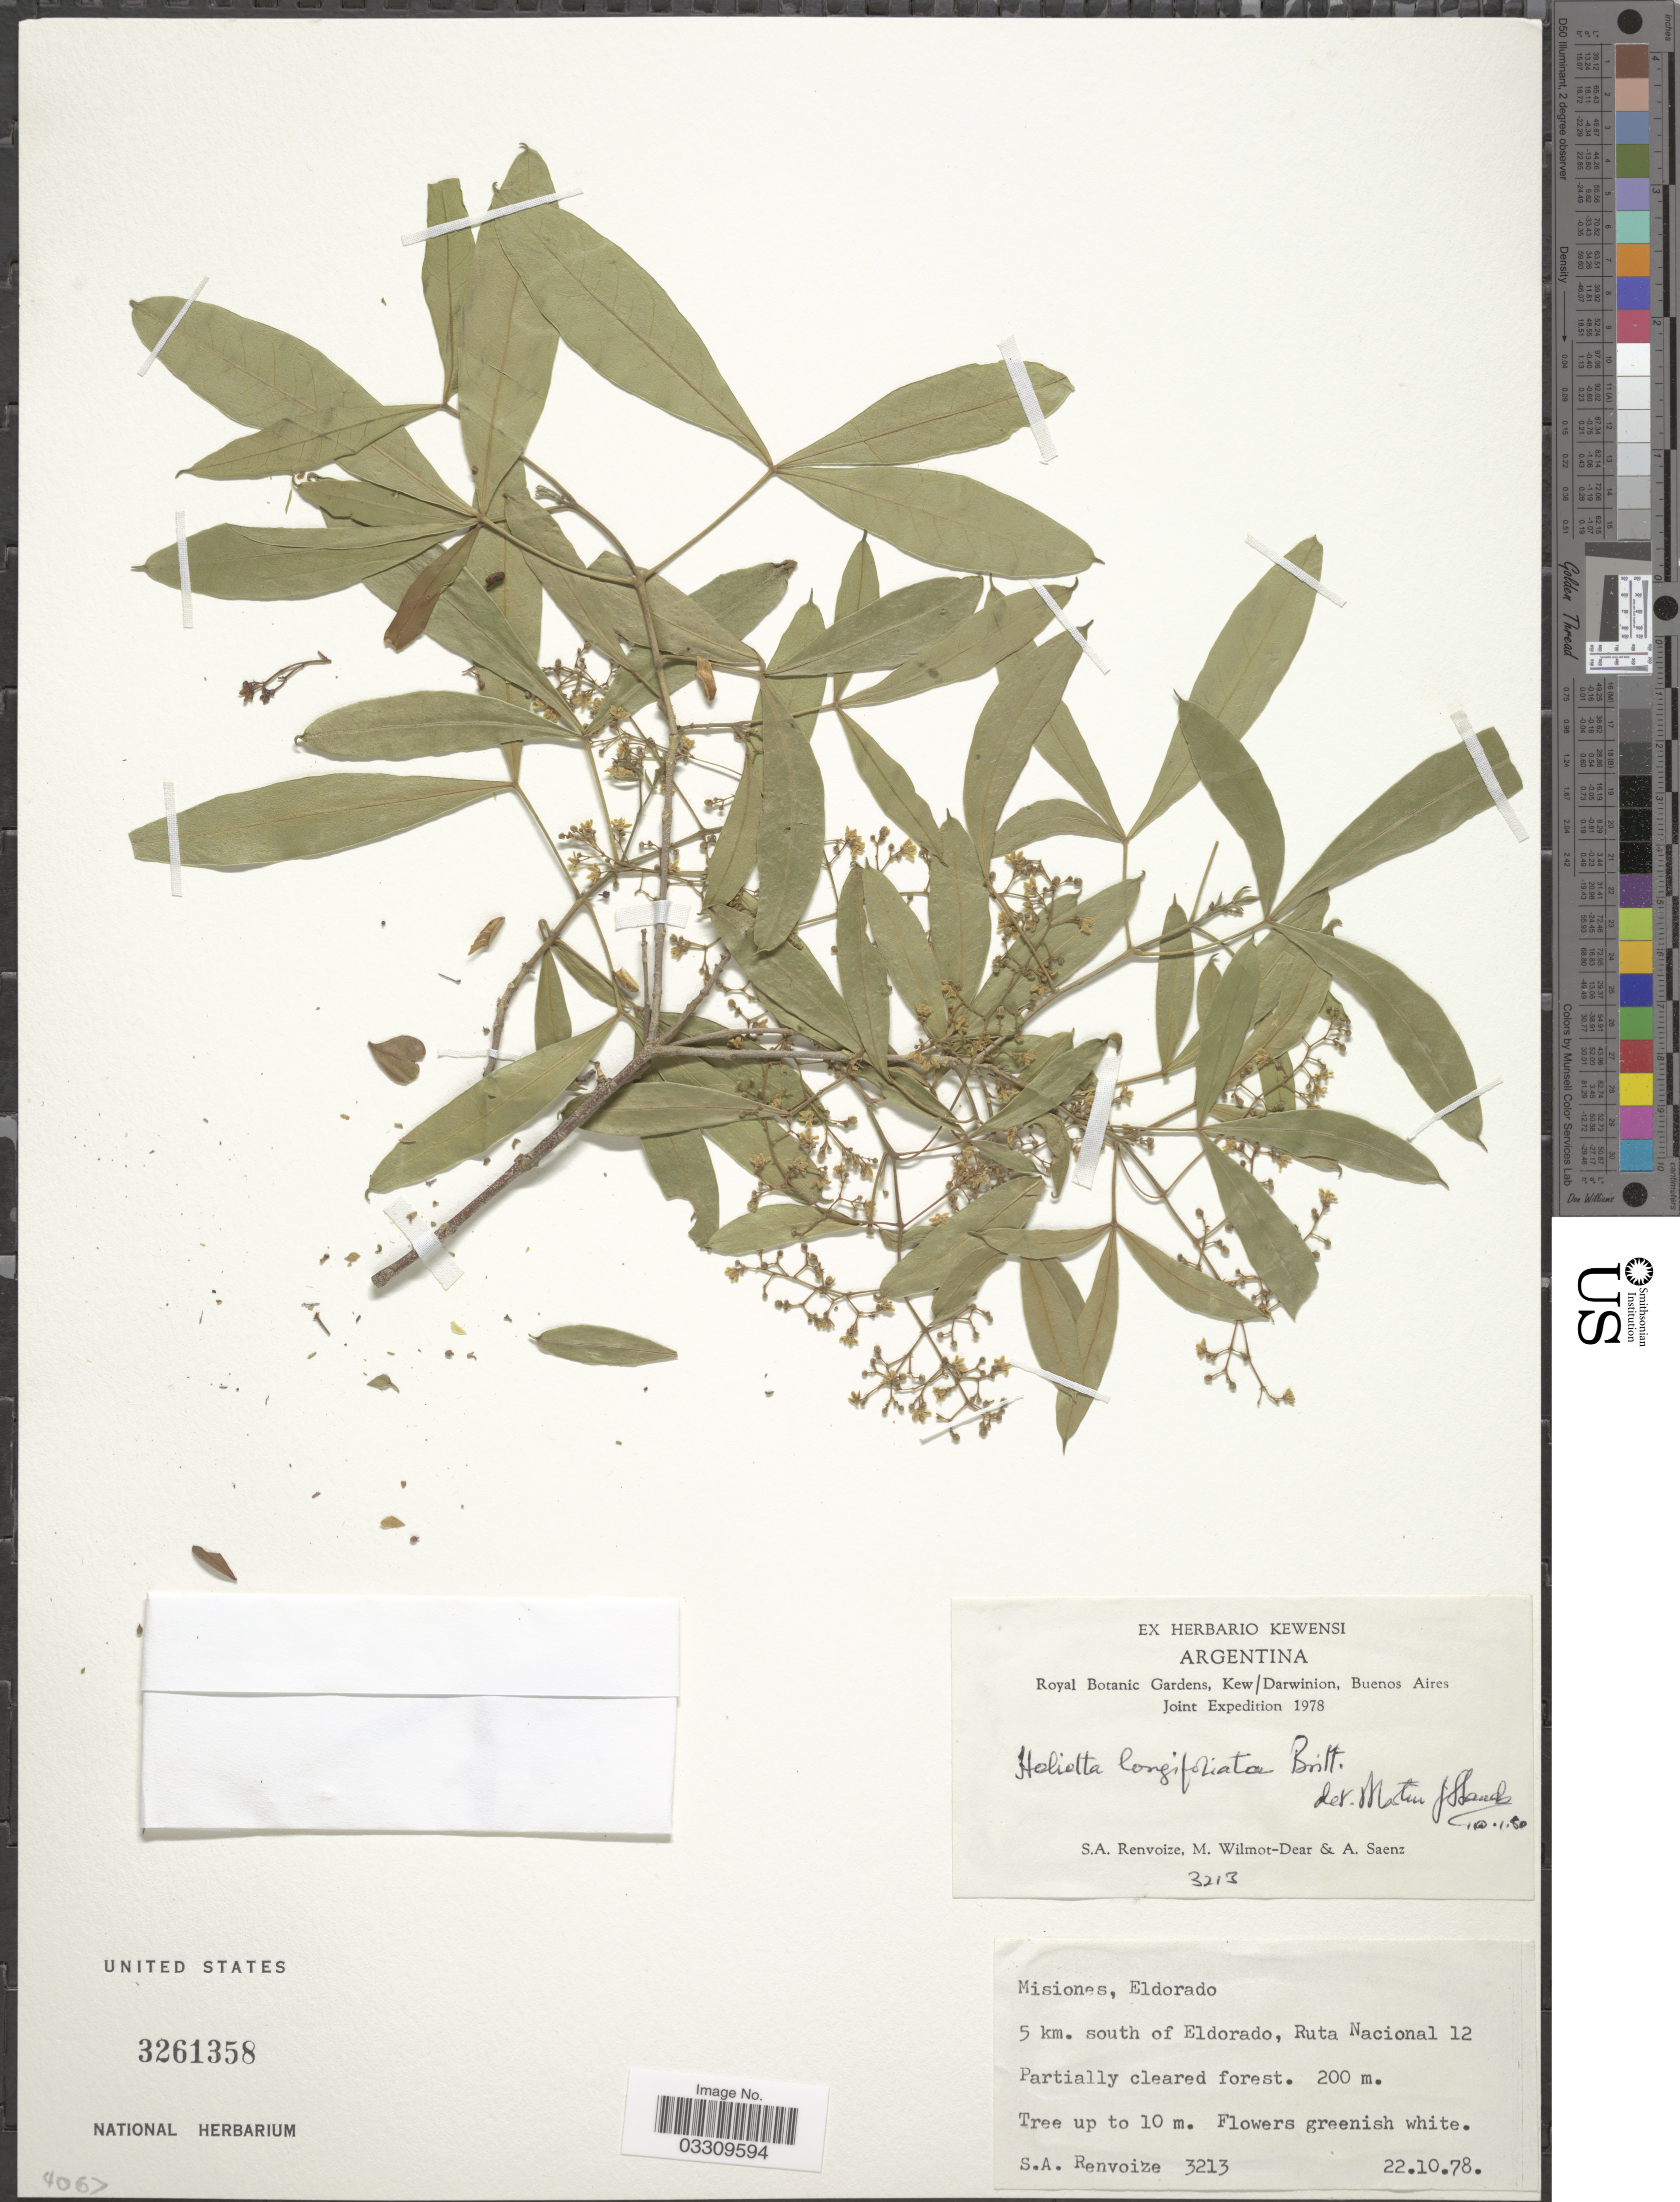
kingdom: Plantae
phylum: Tracheophyta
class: Liliopsida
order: Zingiberales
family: Zingiberaceae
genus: Amomum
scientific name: Amomum dealbatum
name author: Roxb.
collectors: S. A. Renvoize, M. Wilmot-Dear & A. Saenz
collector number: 3213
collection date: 1978-10-22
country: Argentina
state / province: Misiones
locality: Buenos Aires, Eldorado, 5 km. south of Eldorado, Ruta Nacional 12.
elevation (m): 200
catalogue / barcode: US 3261358